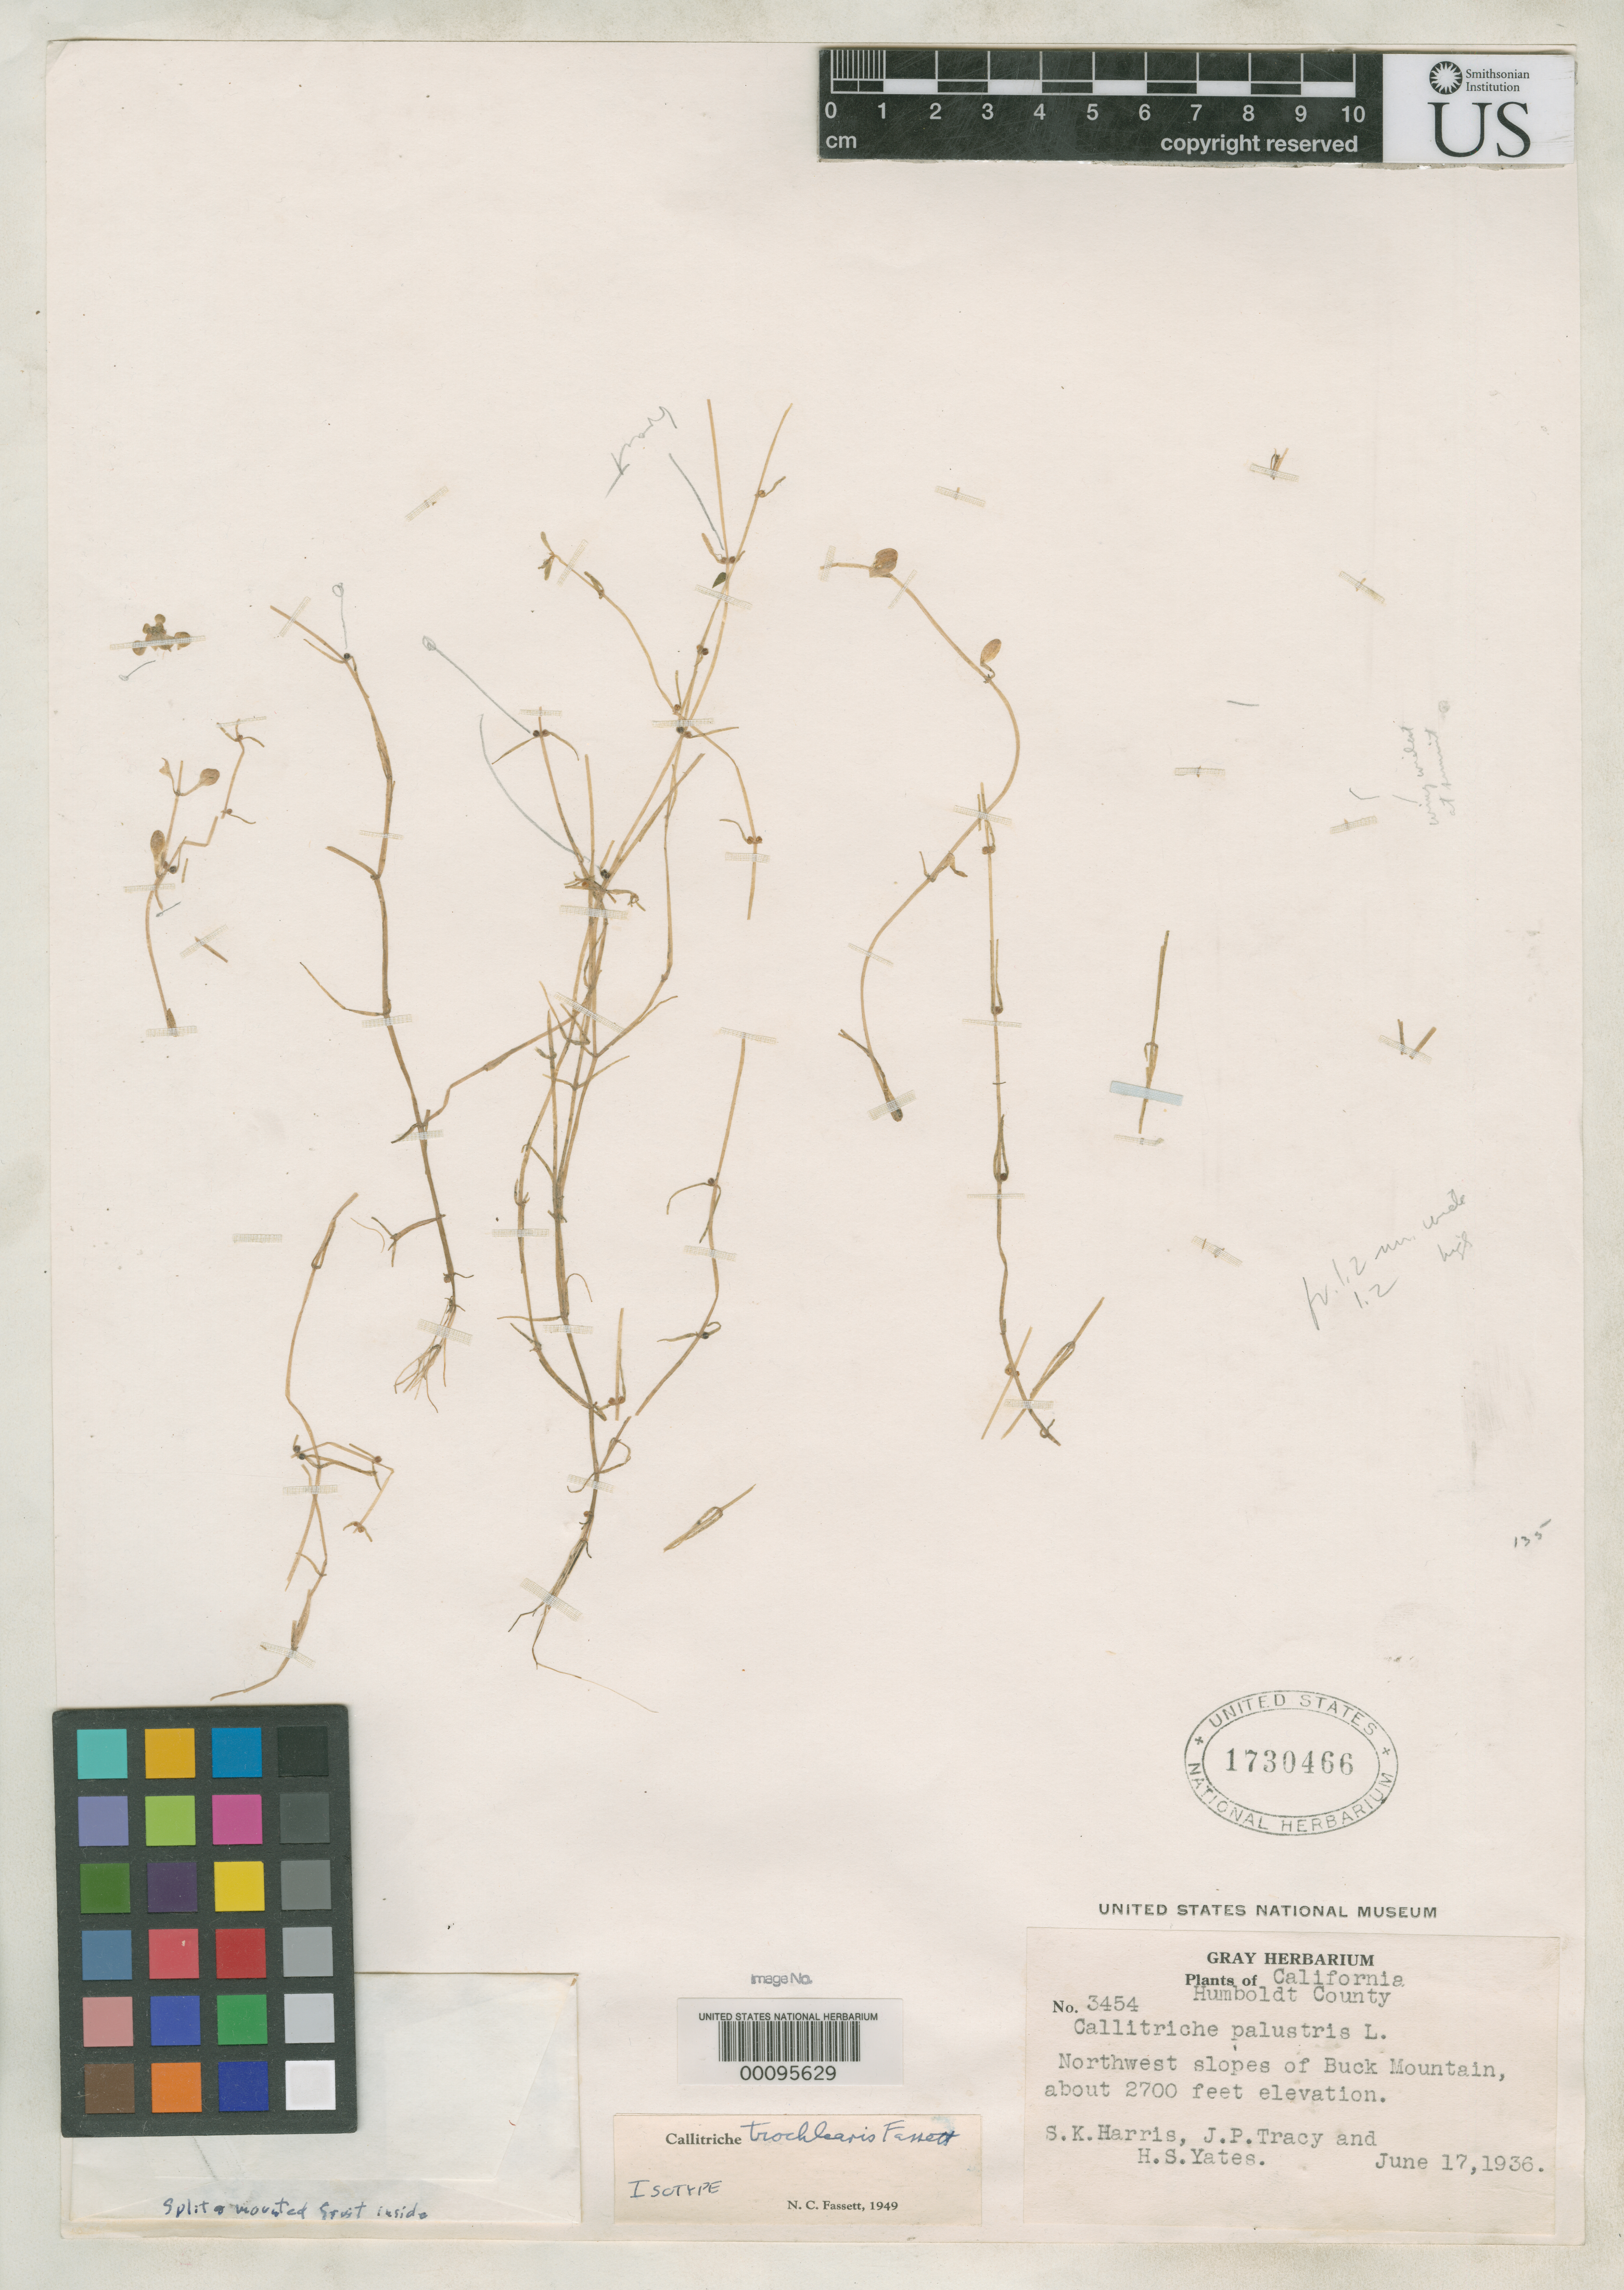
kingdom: Plantae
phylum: Tracheophyta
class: Magnoliopsida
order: Lamiales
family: Plantaginaceae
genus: Callitriche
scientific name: Callitriche trochlearis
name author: Fassett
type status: Isotype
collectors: S. K. Harris, J. Tracy & H. S. Yates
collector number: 3454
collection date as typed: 17 Jun 1936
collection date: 1936-06-17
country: United States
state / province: California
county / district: Humboldt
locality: Buck Mountain.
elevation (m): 823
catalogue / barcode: US 1730466